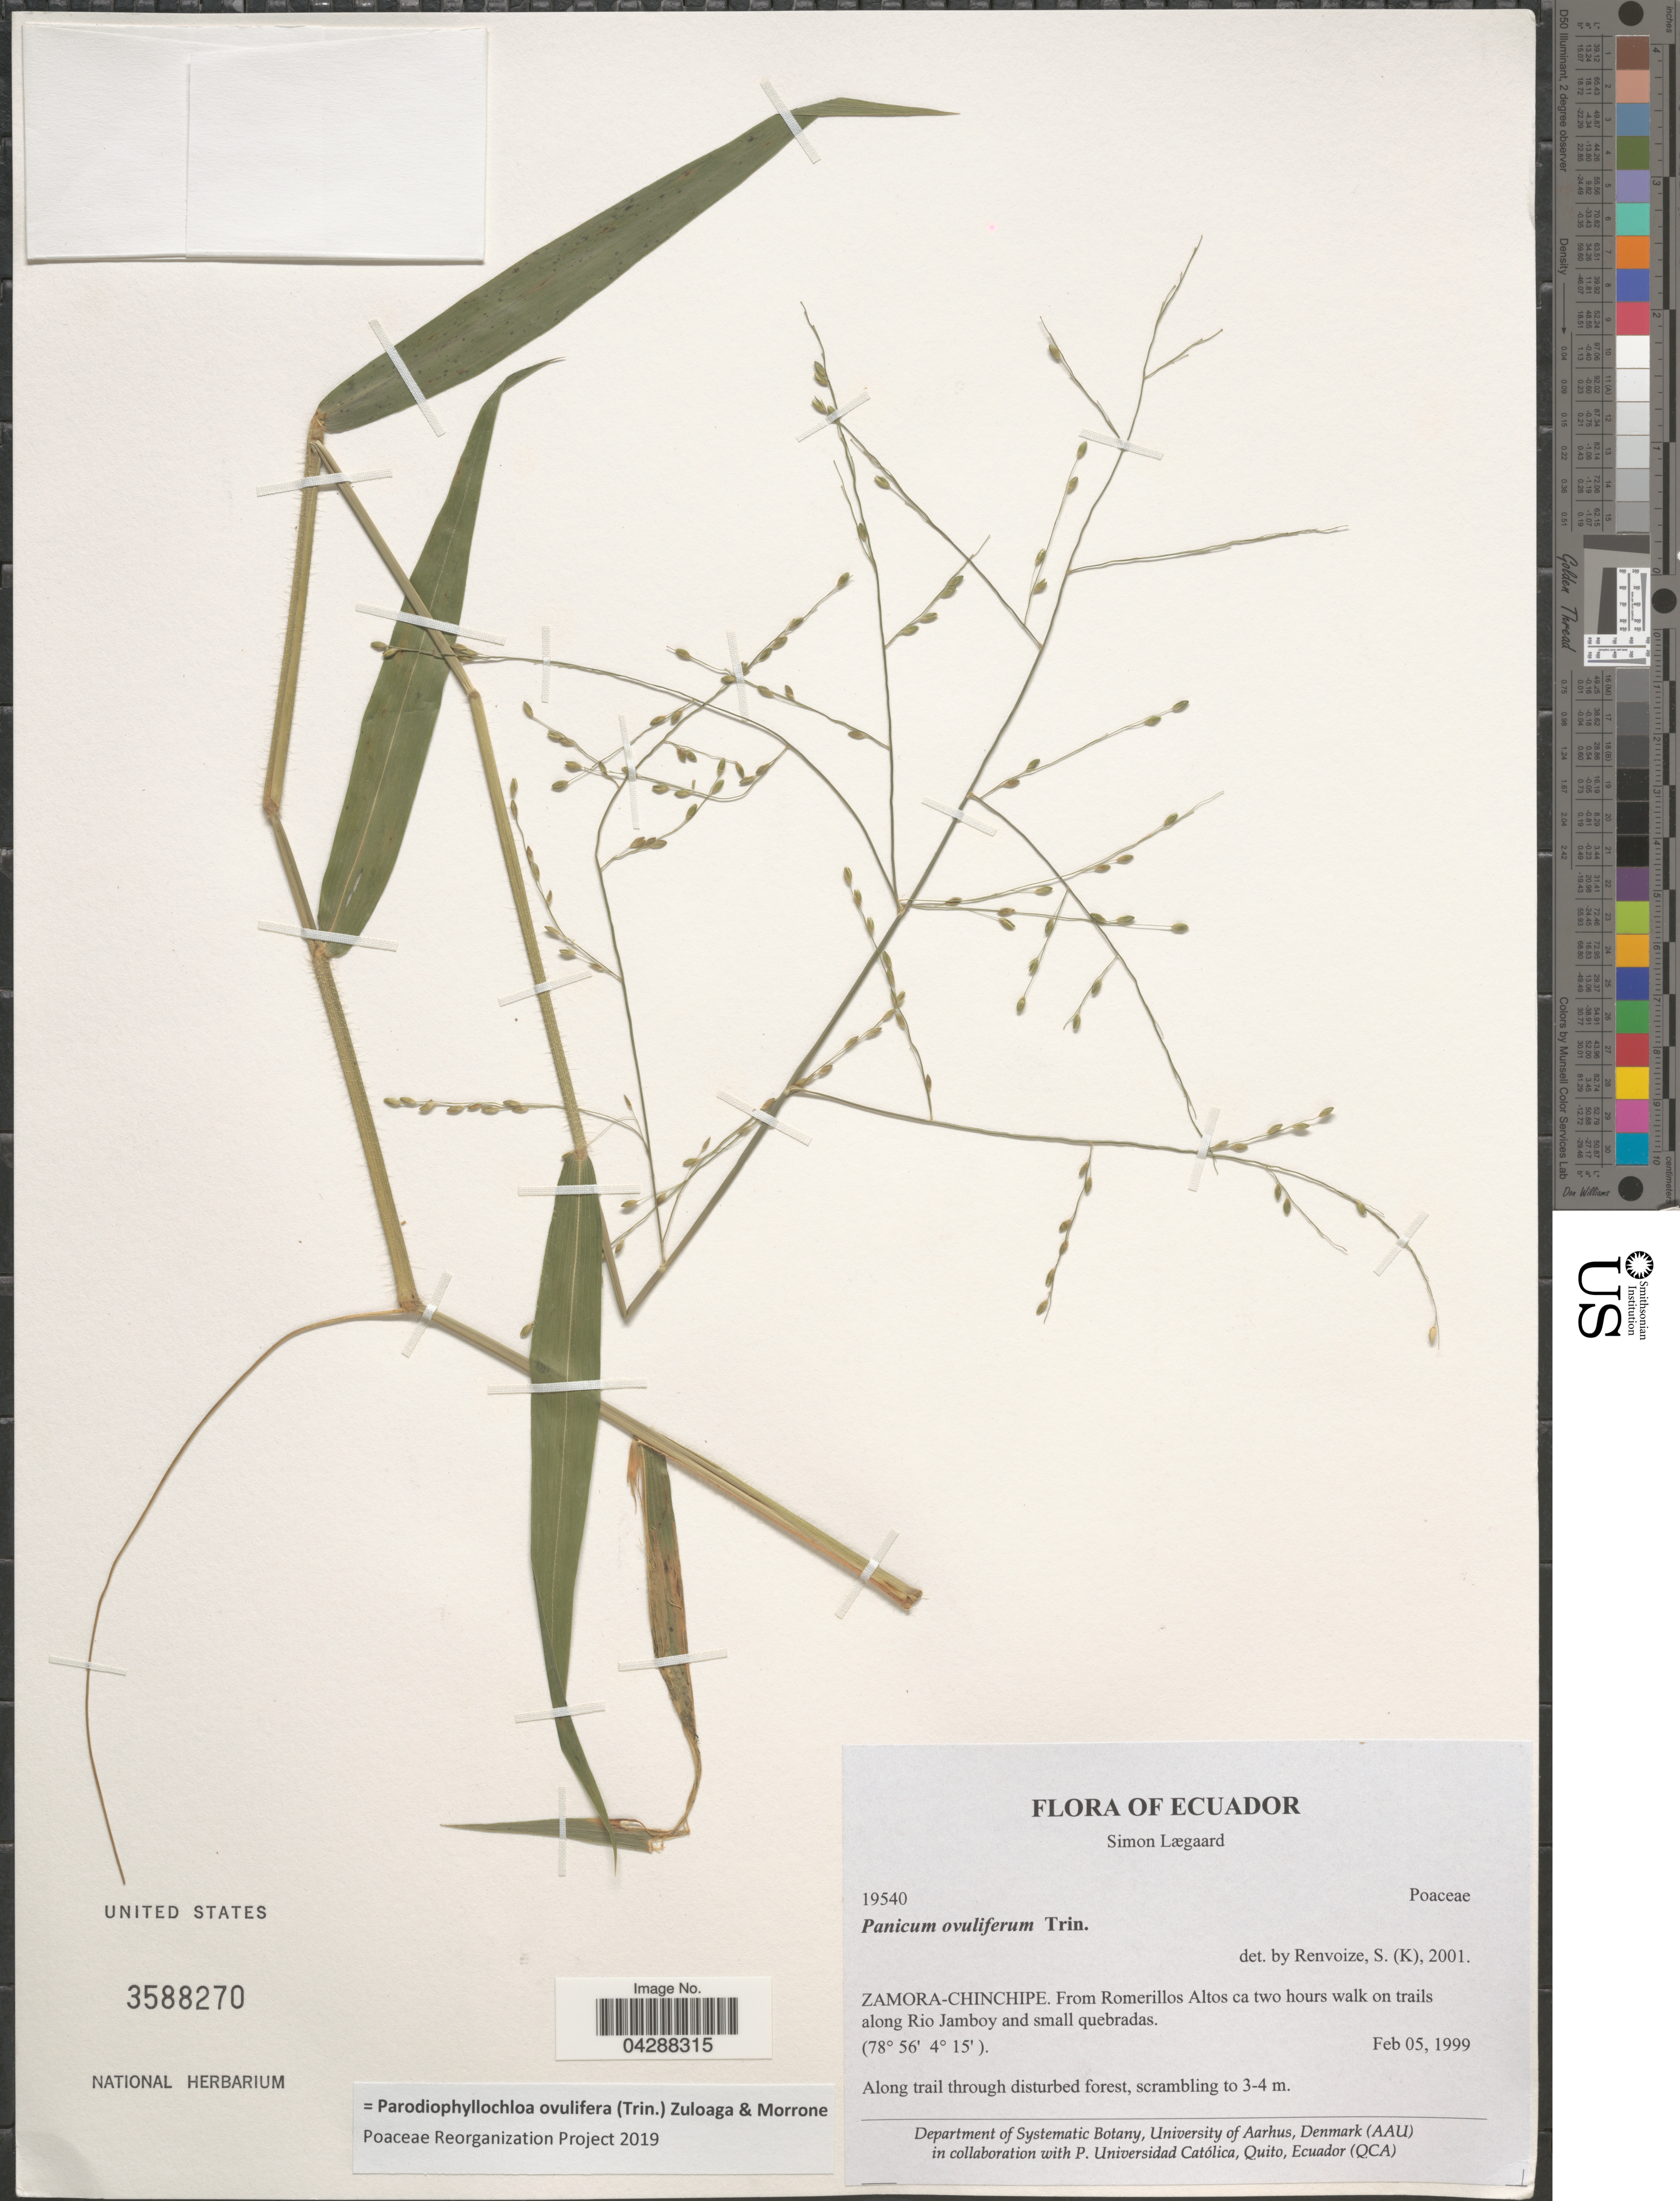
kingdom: Plantae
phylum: Tracheophyta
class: Liliopsida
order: Poales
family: Poaceae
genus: Parodiophyllochloa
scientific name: Parodiophyllochloa ovulifera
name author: (Trin.) Zuloaga & Morrone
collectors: S. Lægaard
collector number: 19540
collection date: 1999-02-05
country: Ecuador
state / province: Zamora-Chinchipe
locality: From Romerillos Altos ca two hours walk on trails along Rio Jamboy and small quebradas. Along trail through disturbed forest.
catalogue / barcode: US 3588270